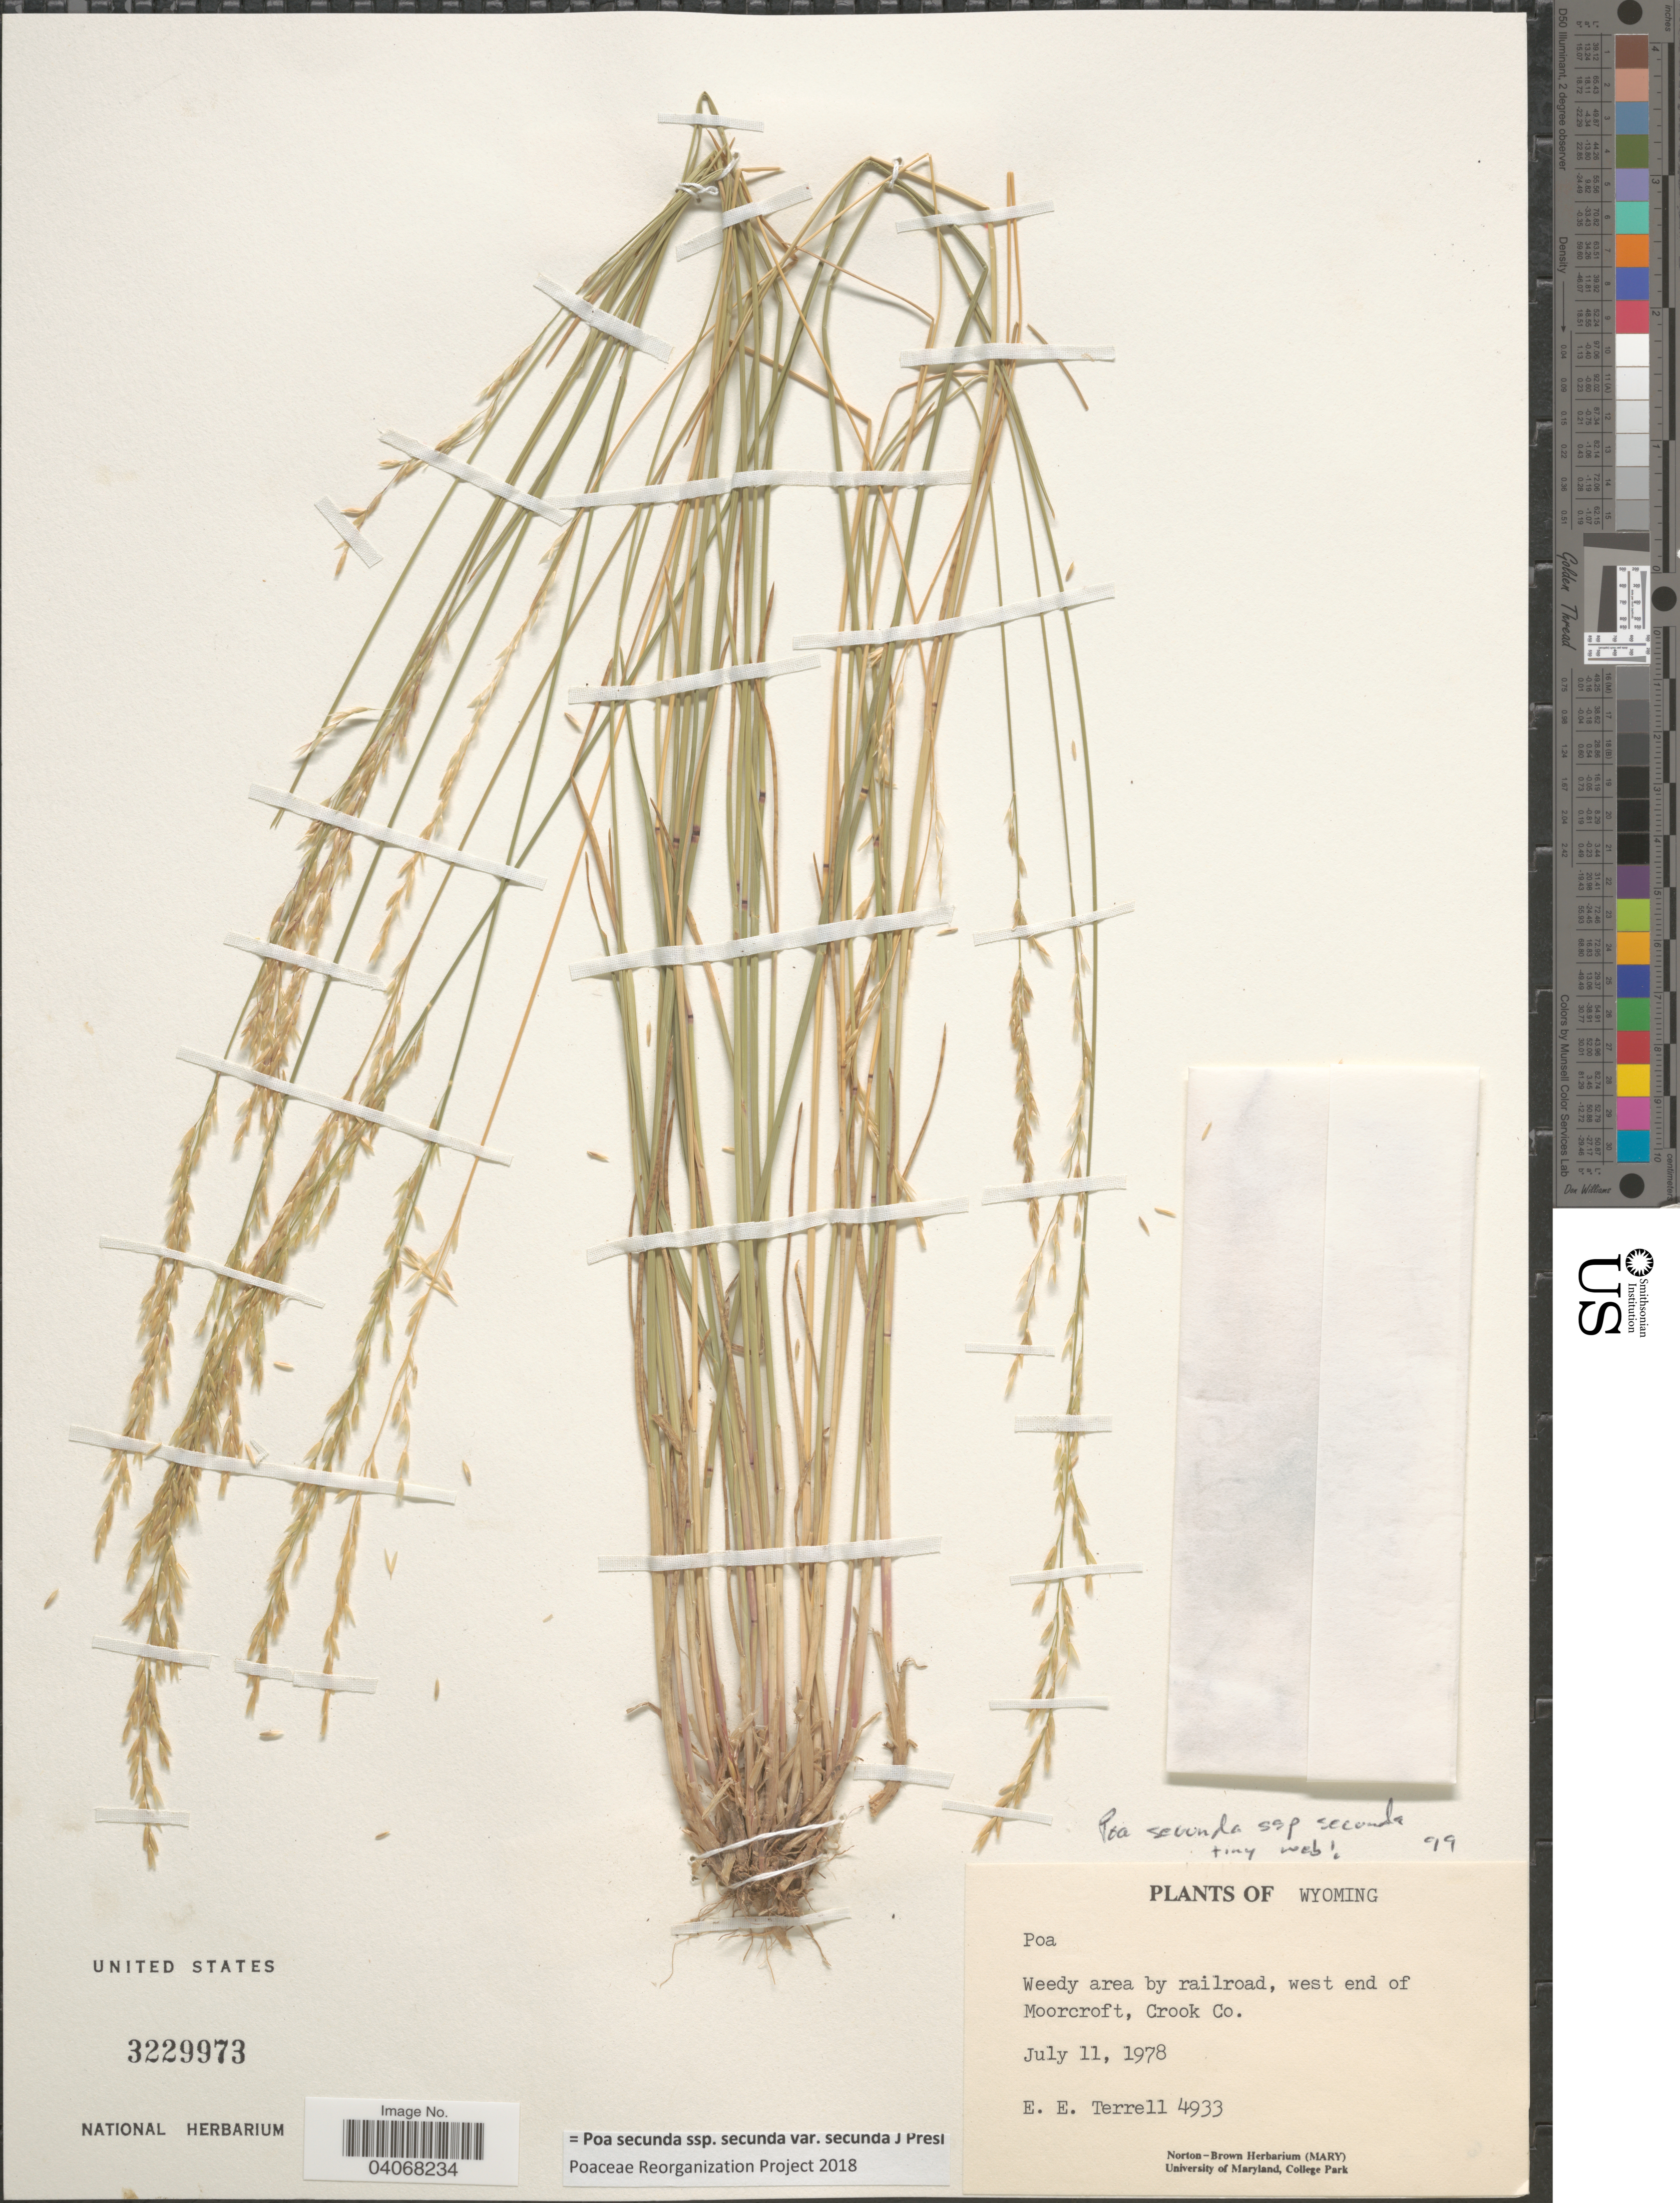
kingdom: Plantae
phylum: Tracheophyta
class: Liliopsida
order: Poales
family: Poaceae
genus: Poa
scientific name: Poa secunda subsp. secunda var. secunda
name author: J. Presl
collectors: E. E. Terrell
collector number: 4933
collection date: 1978-07-11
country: United States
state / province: Wyoming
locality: Weedy area by railroad, west end of Moorcroft, Crook Co.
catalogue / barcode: US 3229973